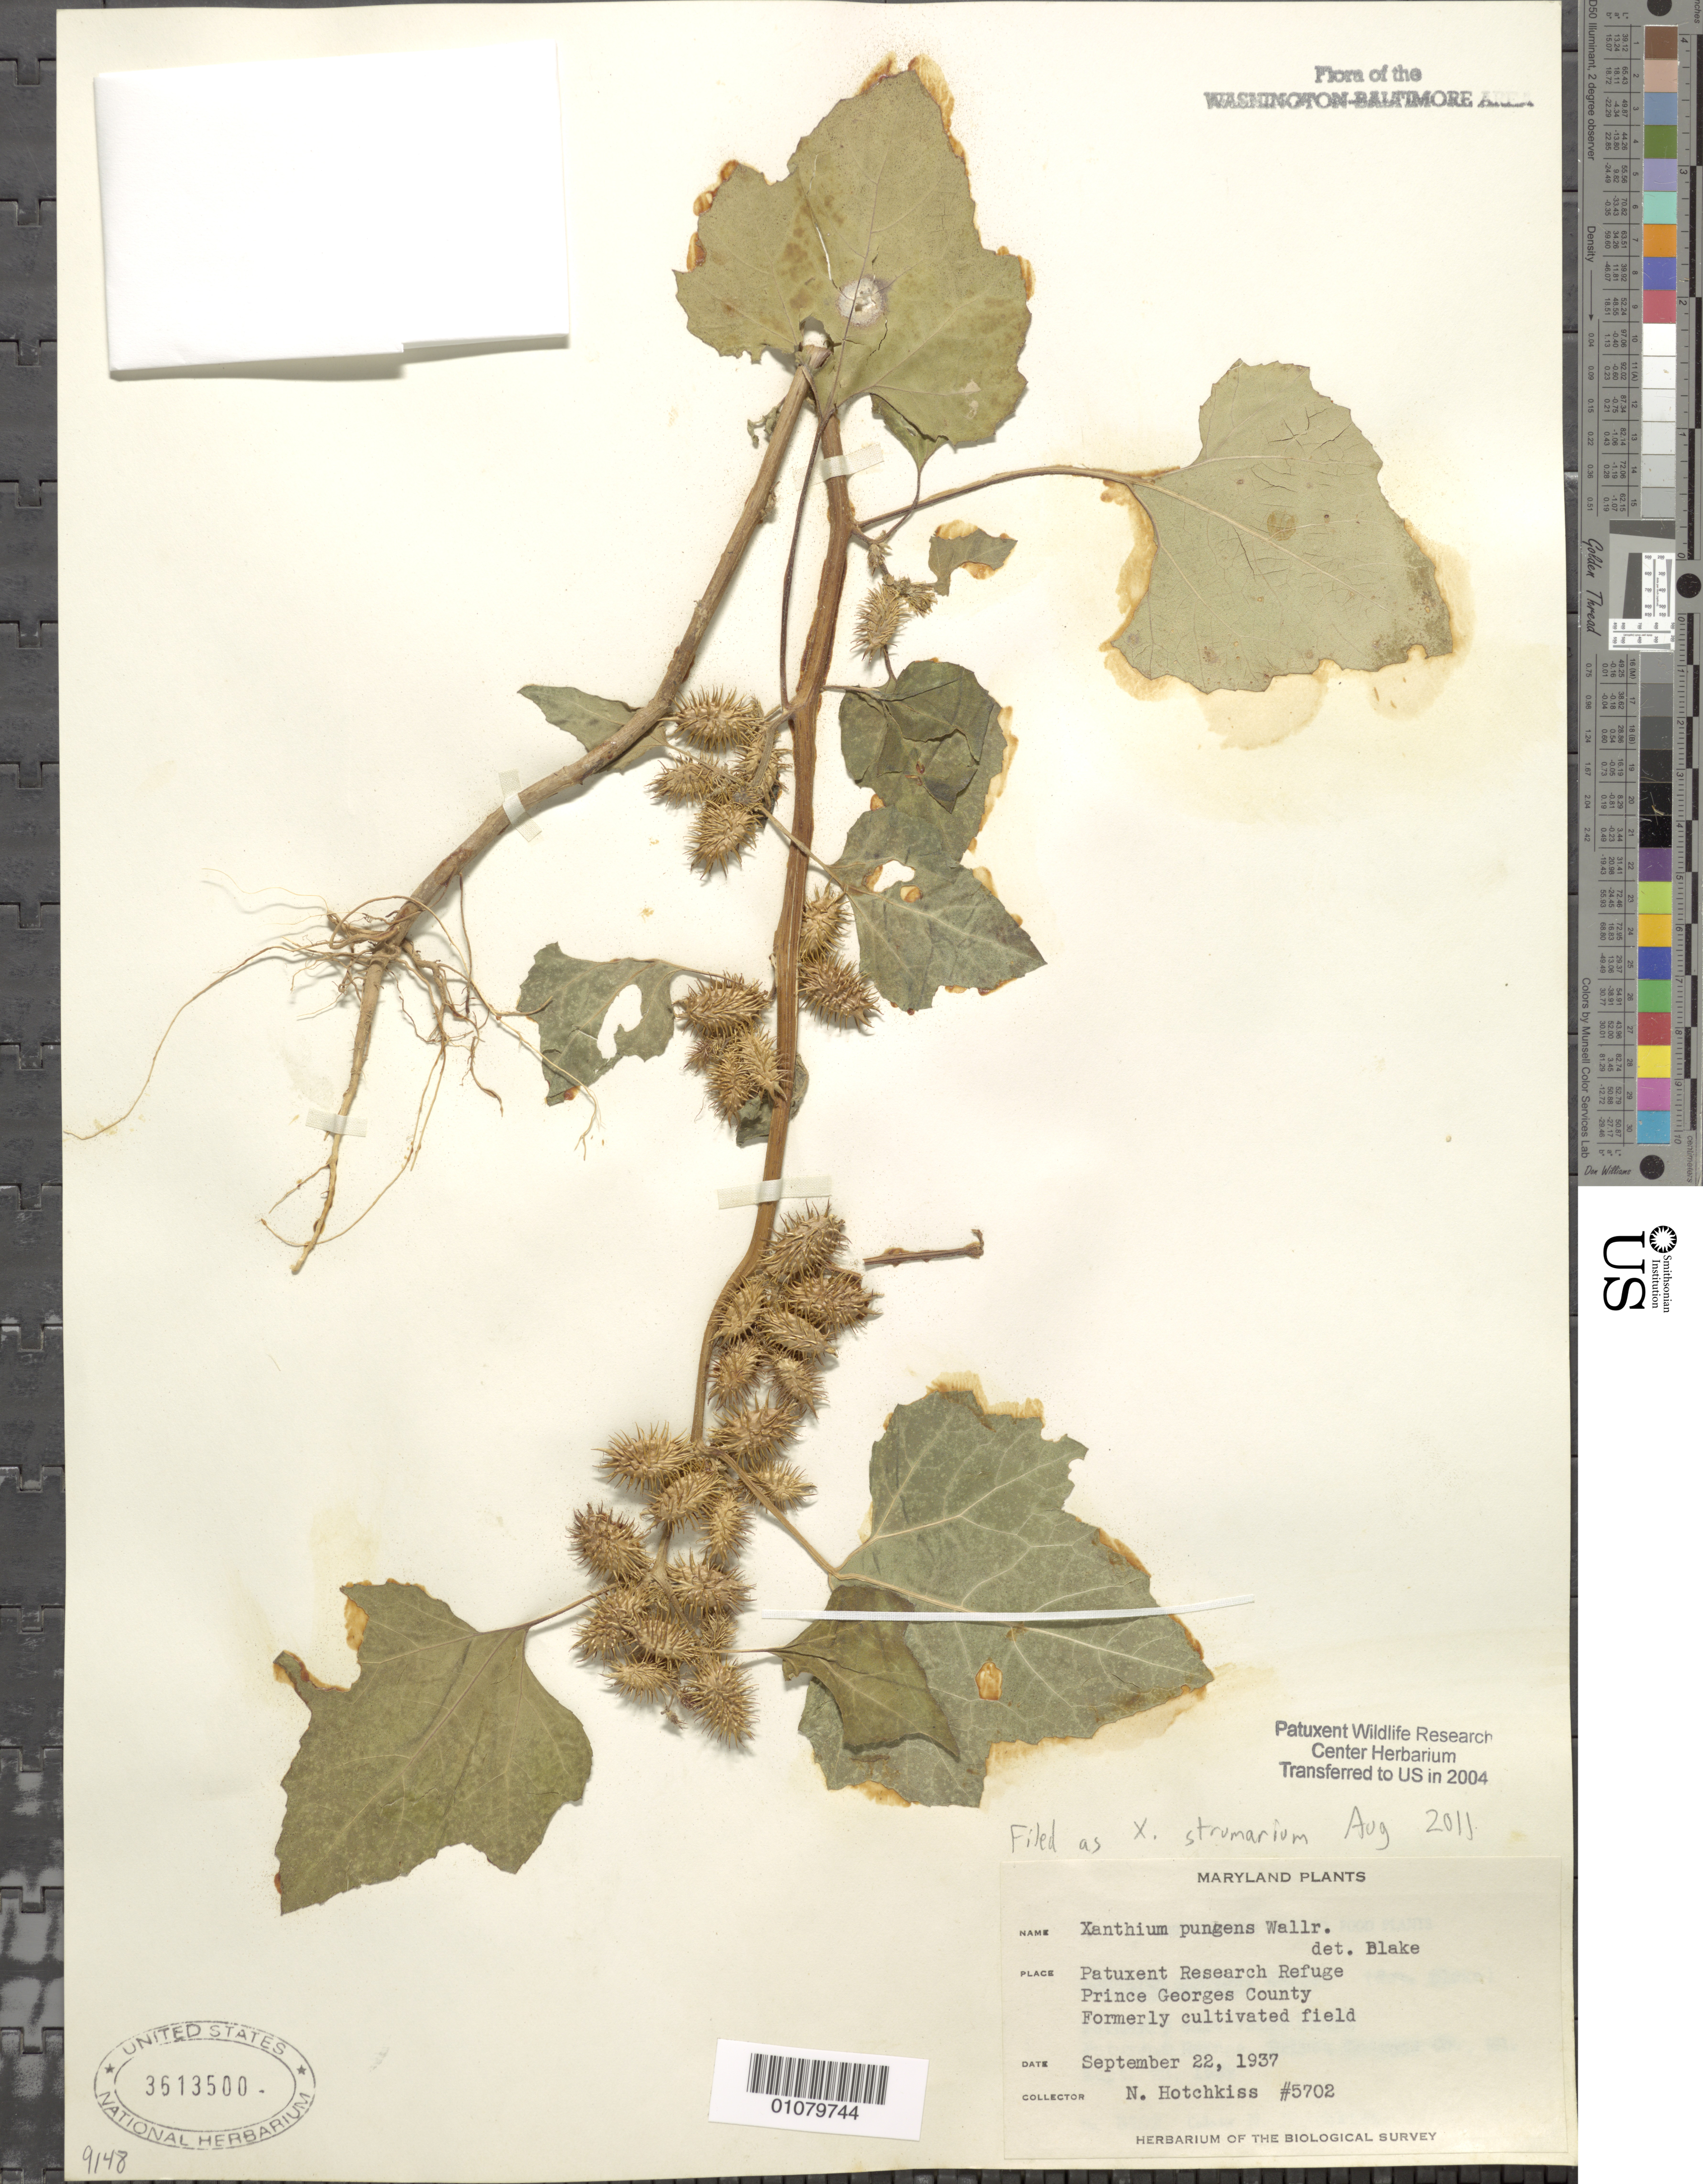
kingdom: Plantae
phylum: Tracheophyta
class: Magnoliopsida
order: Asterales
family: Asteraceae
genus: Xanthium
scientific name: Xanthium strumarium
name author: L.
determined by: Blake, Sydney F.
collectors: N. Hotchkiss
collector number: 5702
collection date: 1937-09-22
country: United States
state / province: Maryland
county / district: Prince George's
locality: Patuxent Wildlife Refuge.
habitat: Formerly cultivated field.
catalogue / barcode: US 3613500